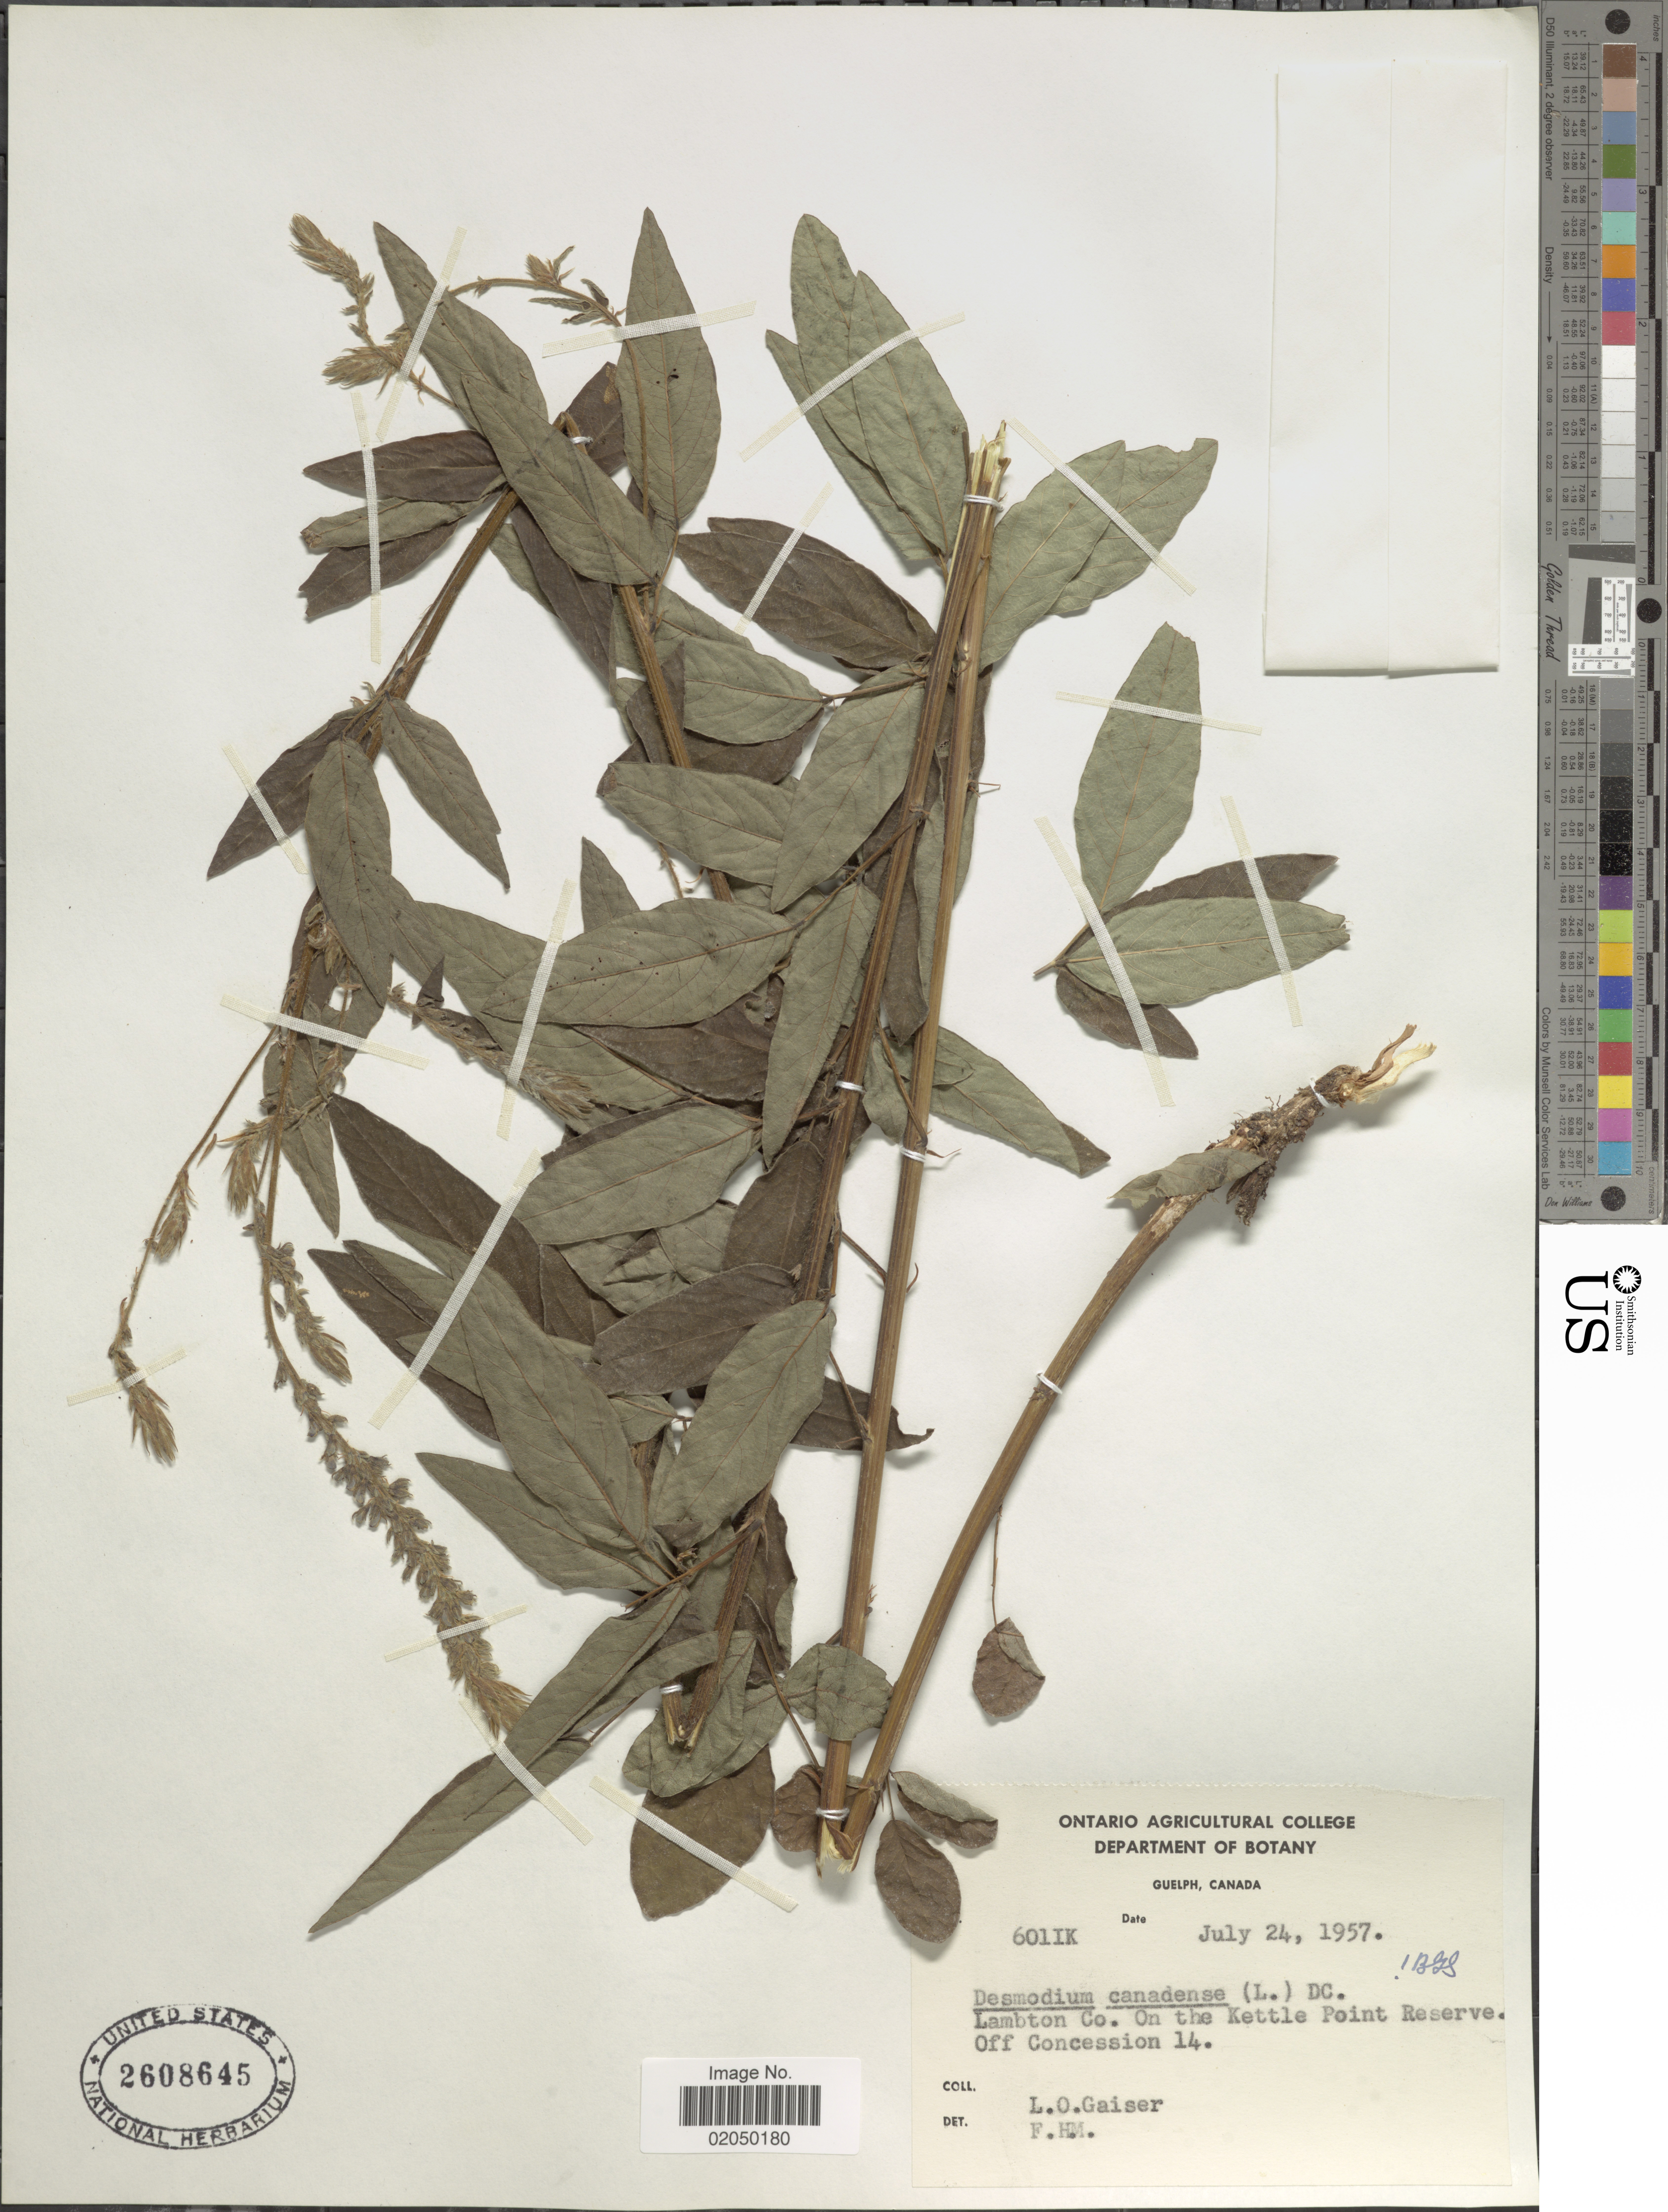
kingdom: Plantae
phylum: Tracheophyta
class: Magnoliopsida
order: Fabales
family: Fabaceae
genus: Desmodium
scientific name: Desmodium canadense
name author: (L.) DC.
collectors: L. Gaiser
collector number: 6011K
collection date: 1957-07-24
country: Canada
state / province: Ontario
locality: Guelph, Lambton Co. On the Kettle Point Reserve. Off Concession 14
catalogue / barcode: US 2608645